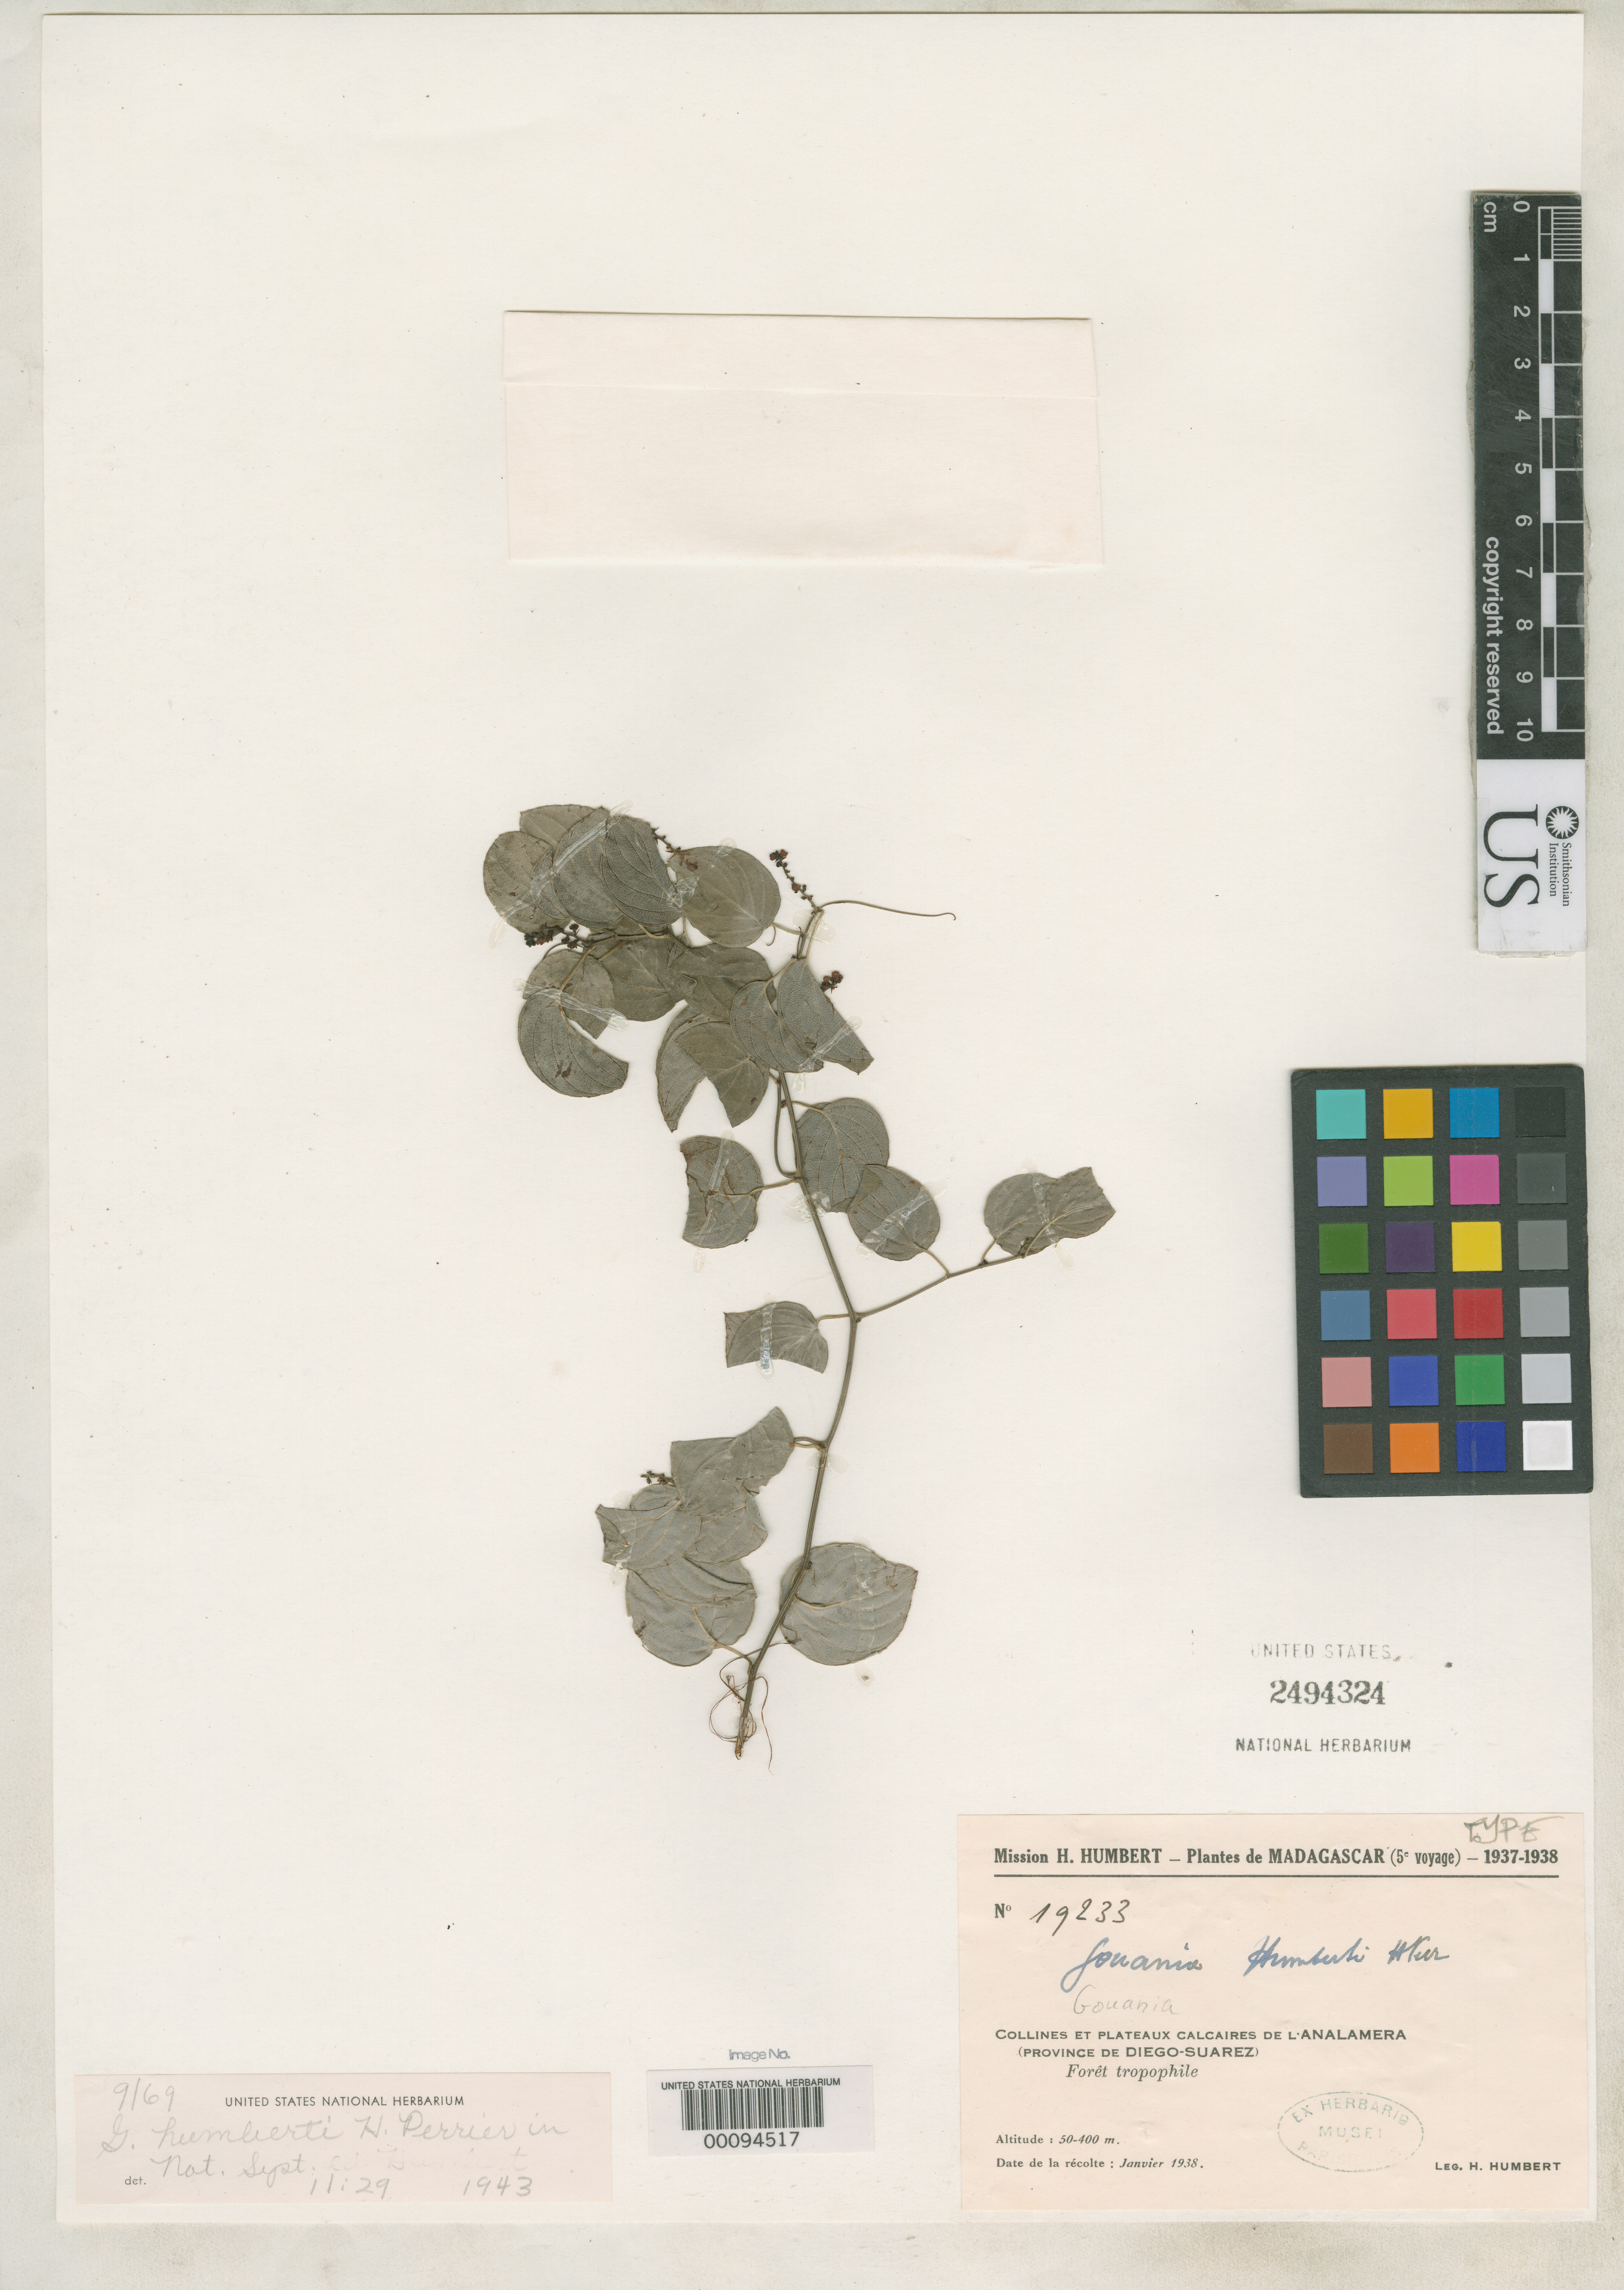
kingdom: Plantae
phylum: Tracheophyta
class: Magnoliopsida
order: Rosales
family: Rhamnaceae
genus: Gouania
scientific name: Gouania humbertii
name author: H. Perrier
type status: Type Collection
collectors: H. Humbert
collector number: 19233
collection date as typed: Jan 1938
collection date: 1938-01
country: Madagascar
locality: Diego-Suarez, Amalamera.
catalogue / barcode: US 2494324